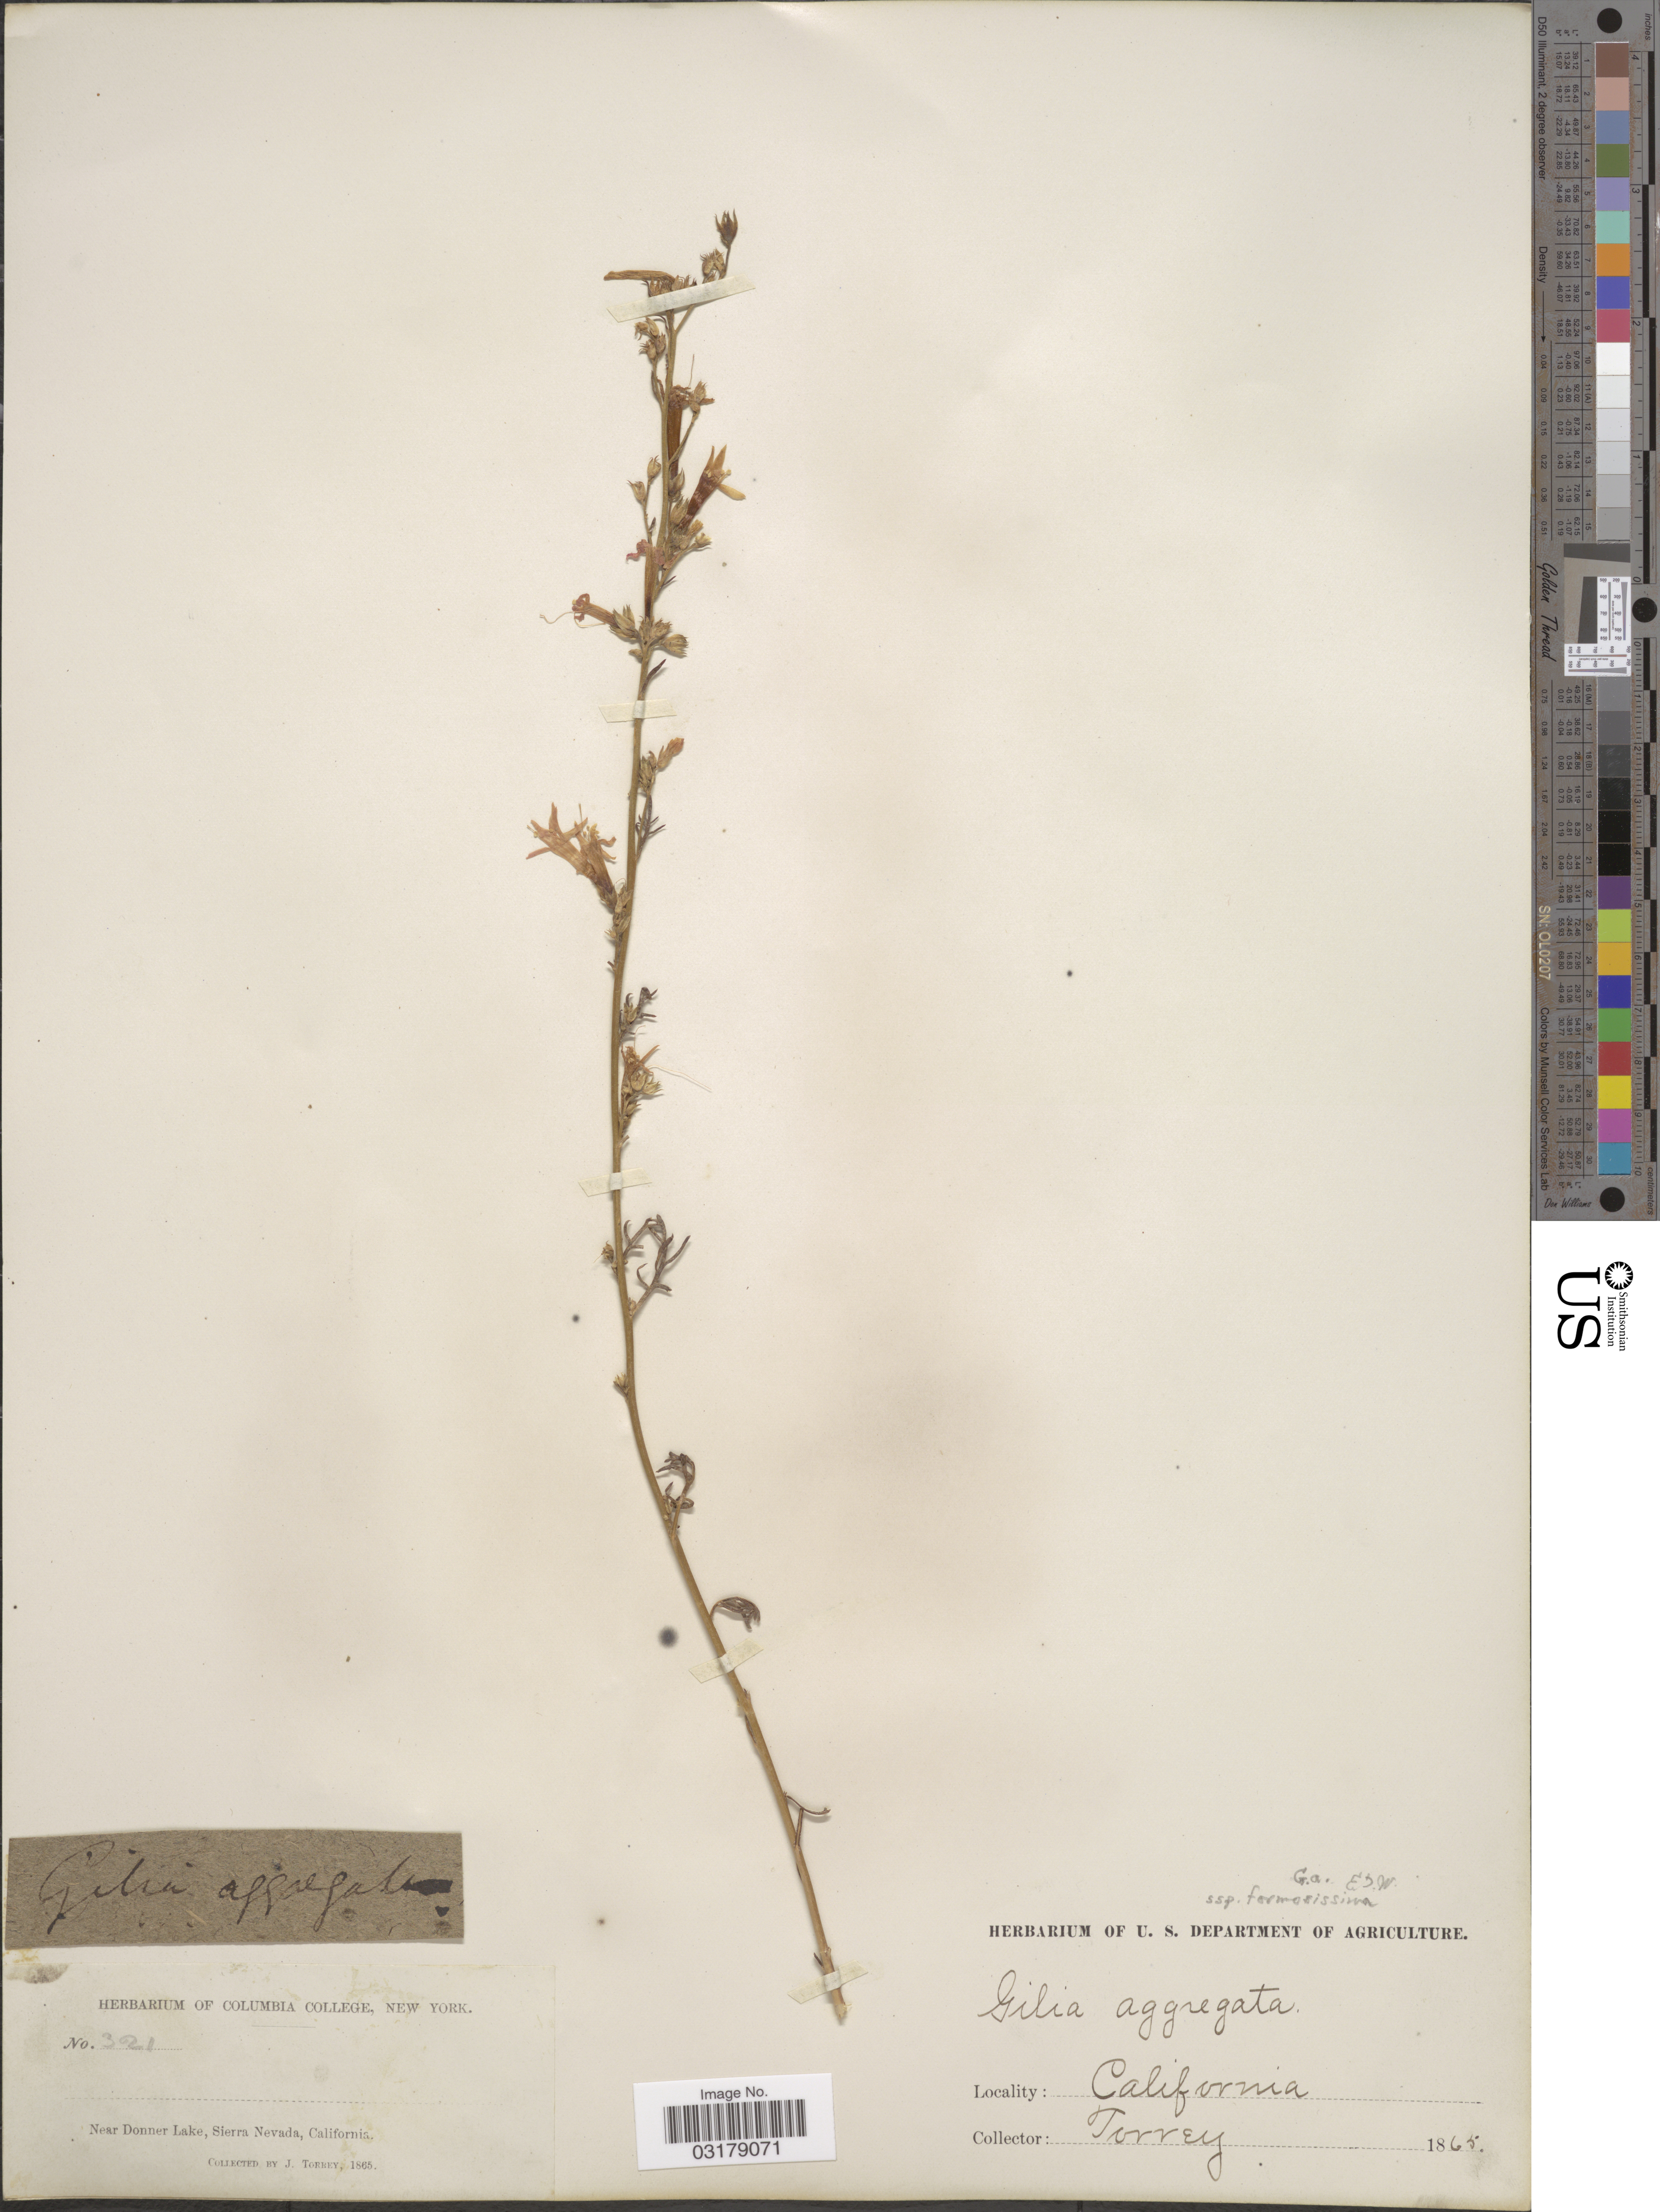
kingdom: Plantae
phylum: Tracheophyta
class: Magnoliopsida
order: Ericales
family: Polemoniaceae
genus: Ipomopsis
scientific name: Ipomopsis aggregata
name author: (Pursh) V.E. Grant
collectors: J. Torrey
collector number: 321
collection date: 1865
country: United States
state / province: California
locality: Near Donner Lake, Sierra Nevada.